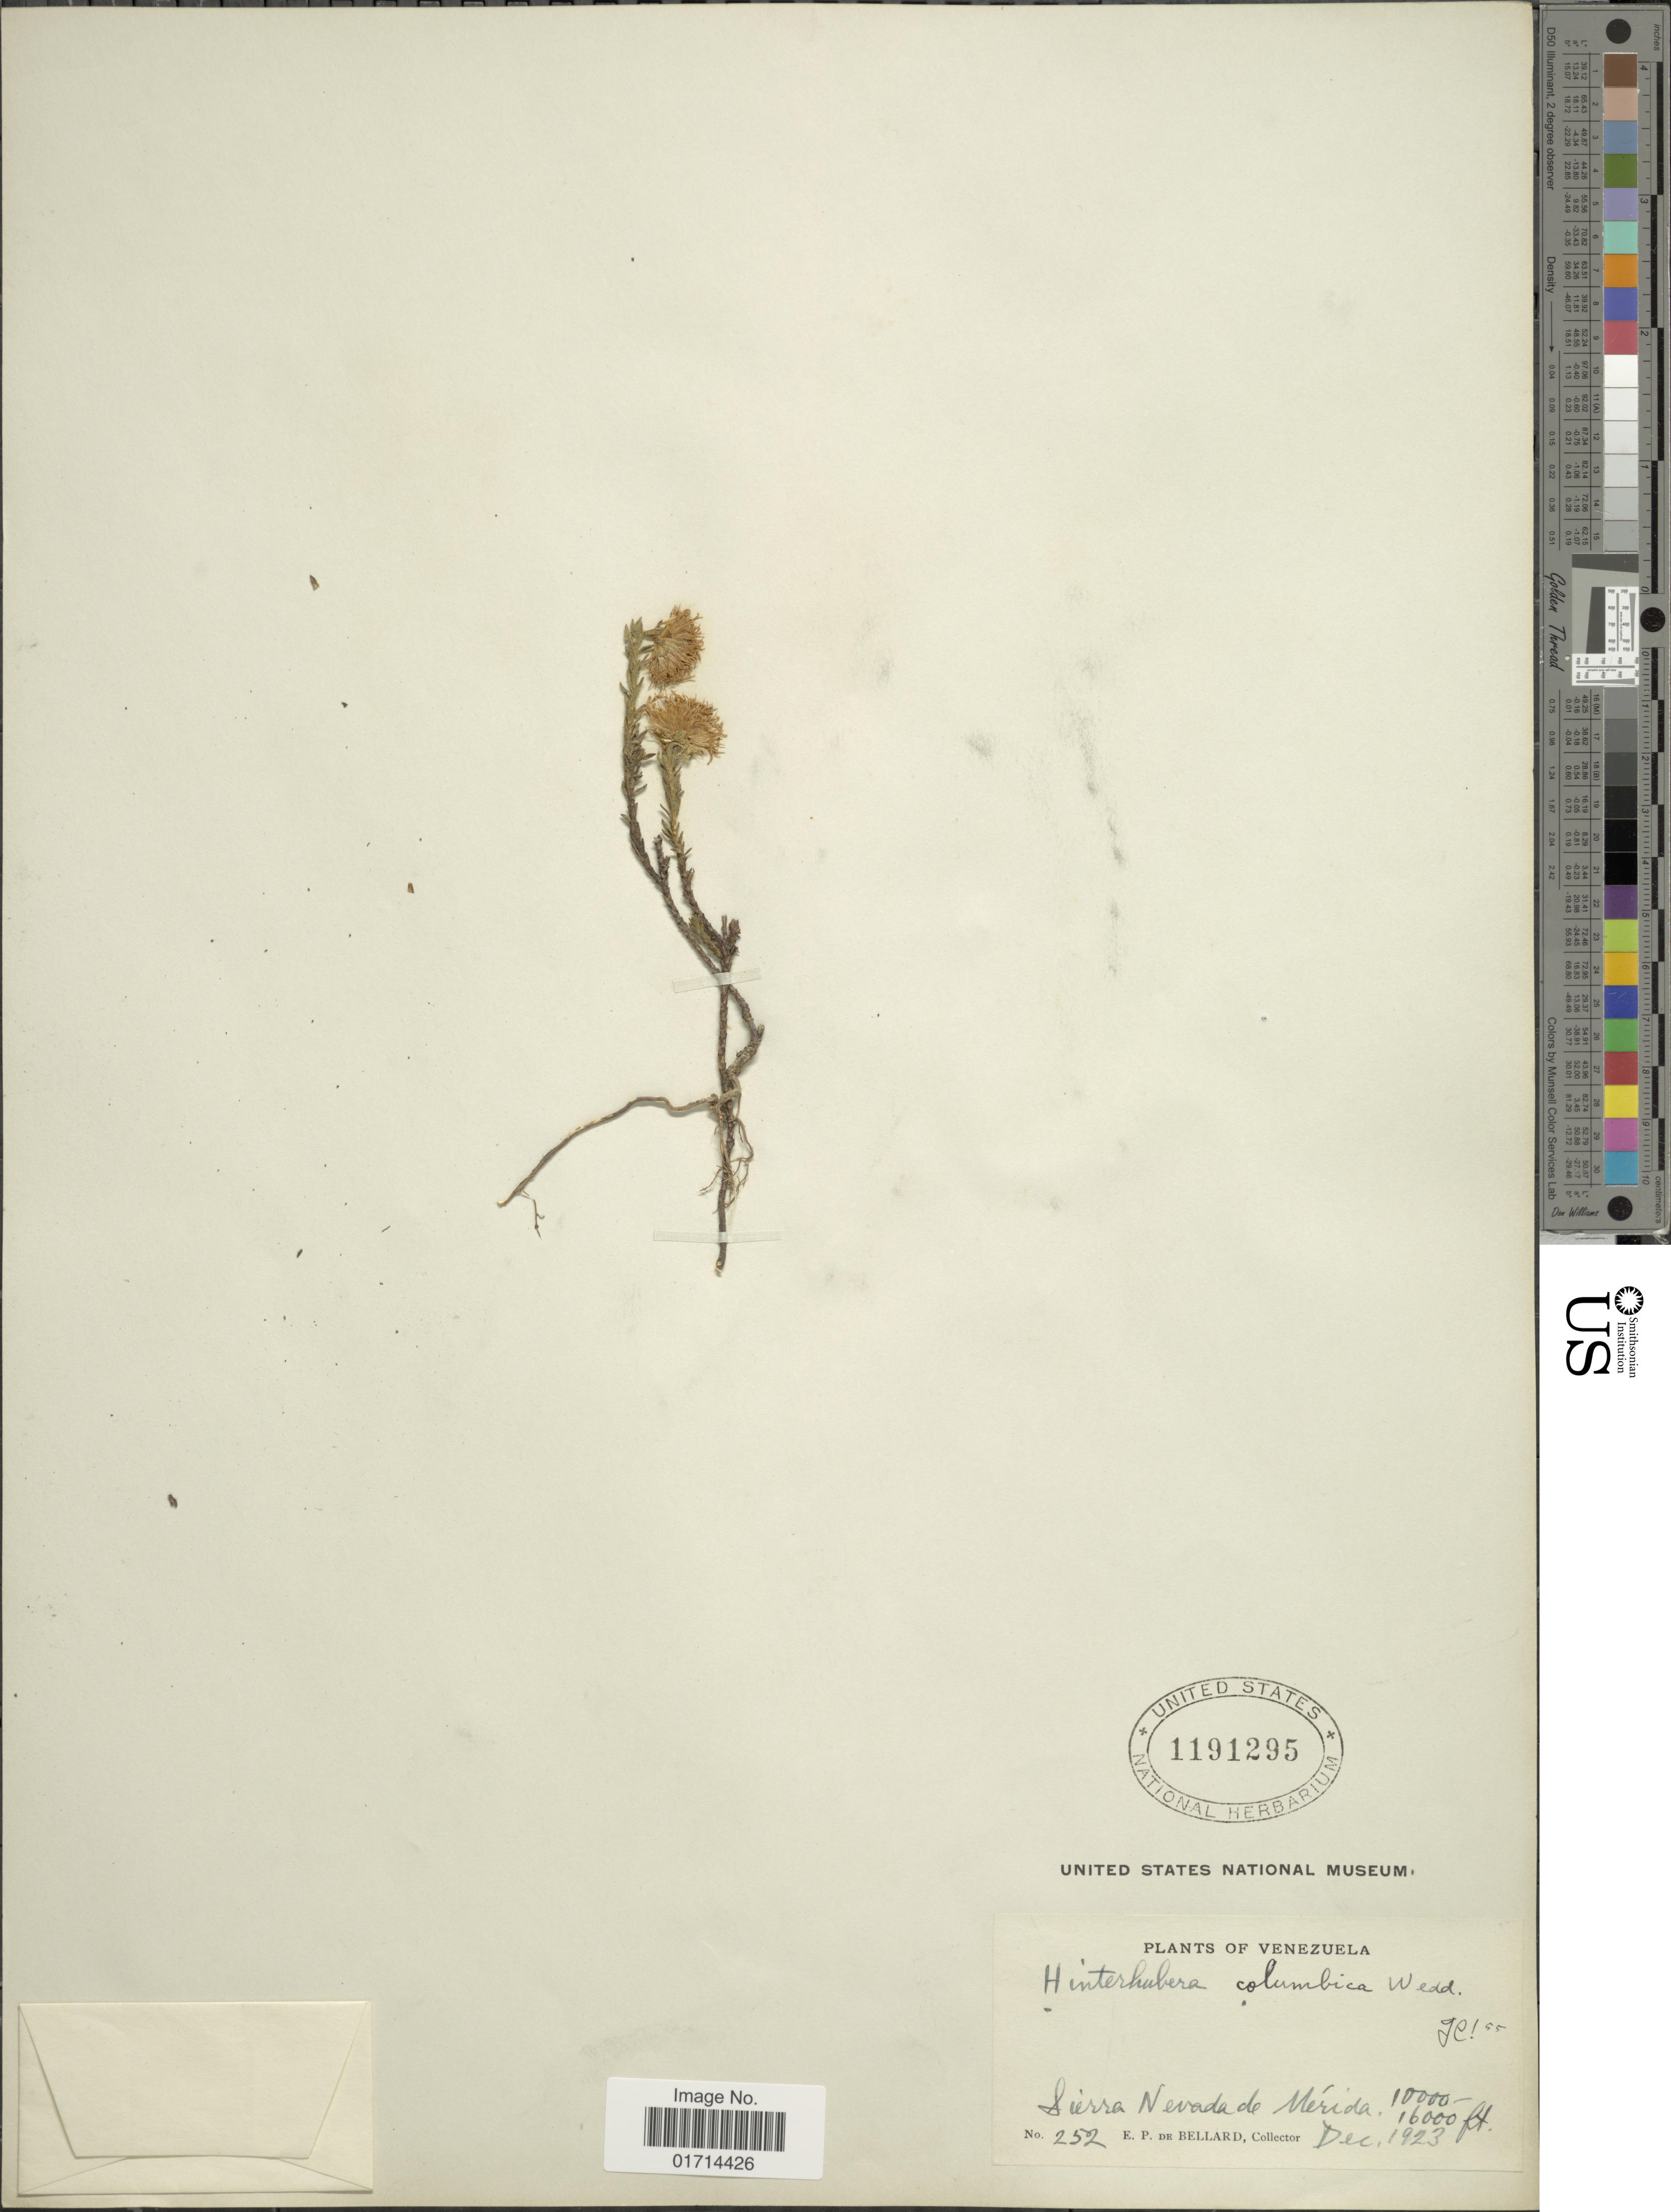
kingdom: Plantae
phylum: Tracheophyta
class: Magnoliopsida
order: Asterales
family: Asteraceae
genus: Hinterhubera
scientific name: Hinterhubera columbica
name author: Sch. Bip. ex Wedd.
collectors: E. Bellard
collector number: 252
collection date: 1923-12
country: Venezuela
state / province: Mérida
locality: Sierra Nevada de Merida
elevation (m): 3048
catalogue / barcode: US 1191295